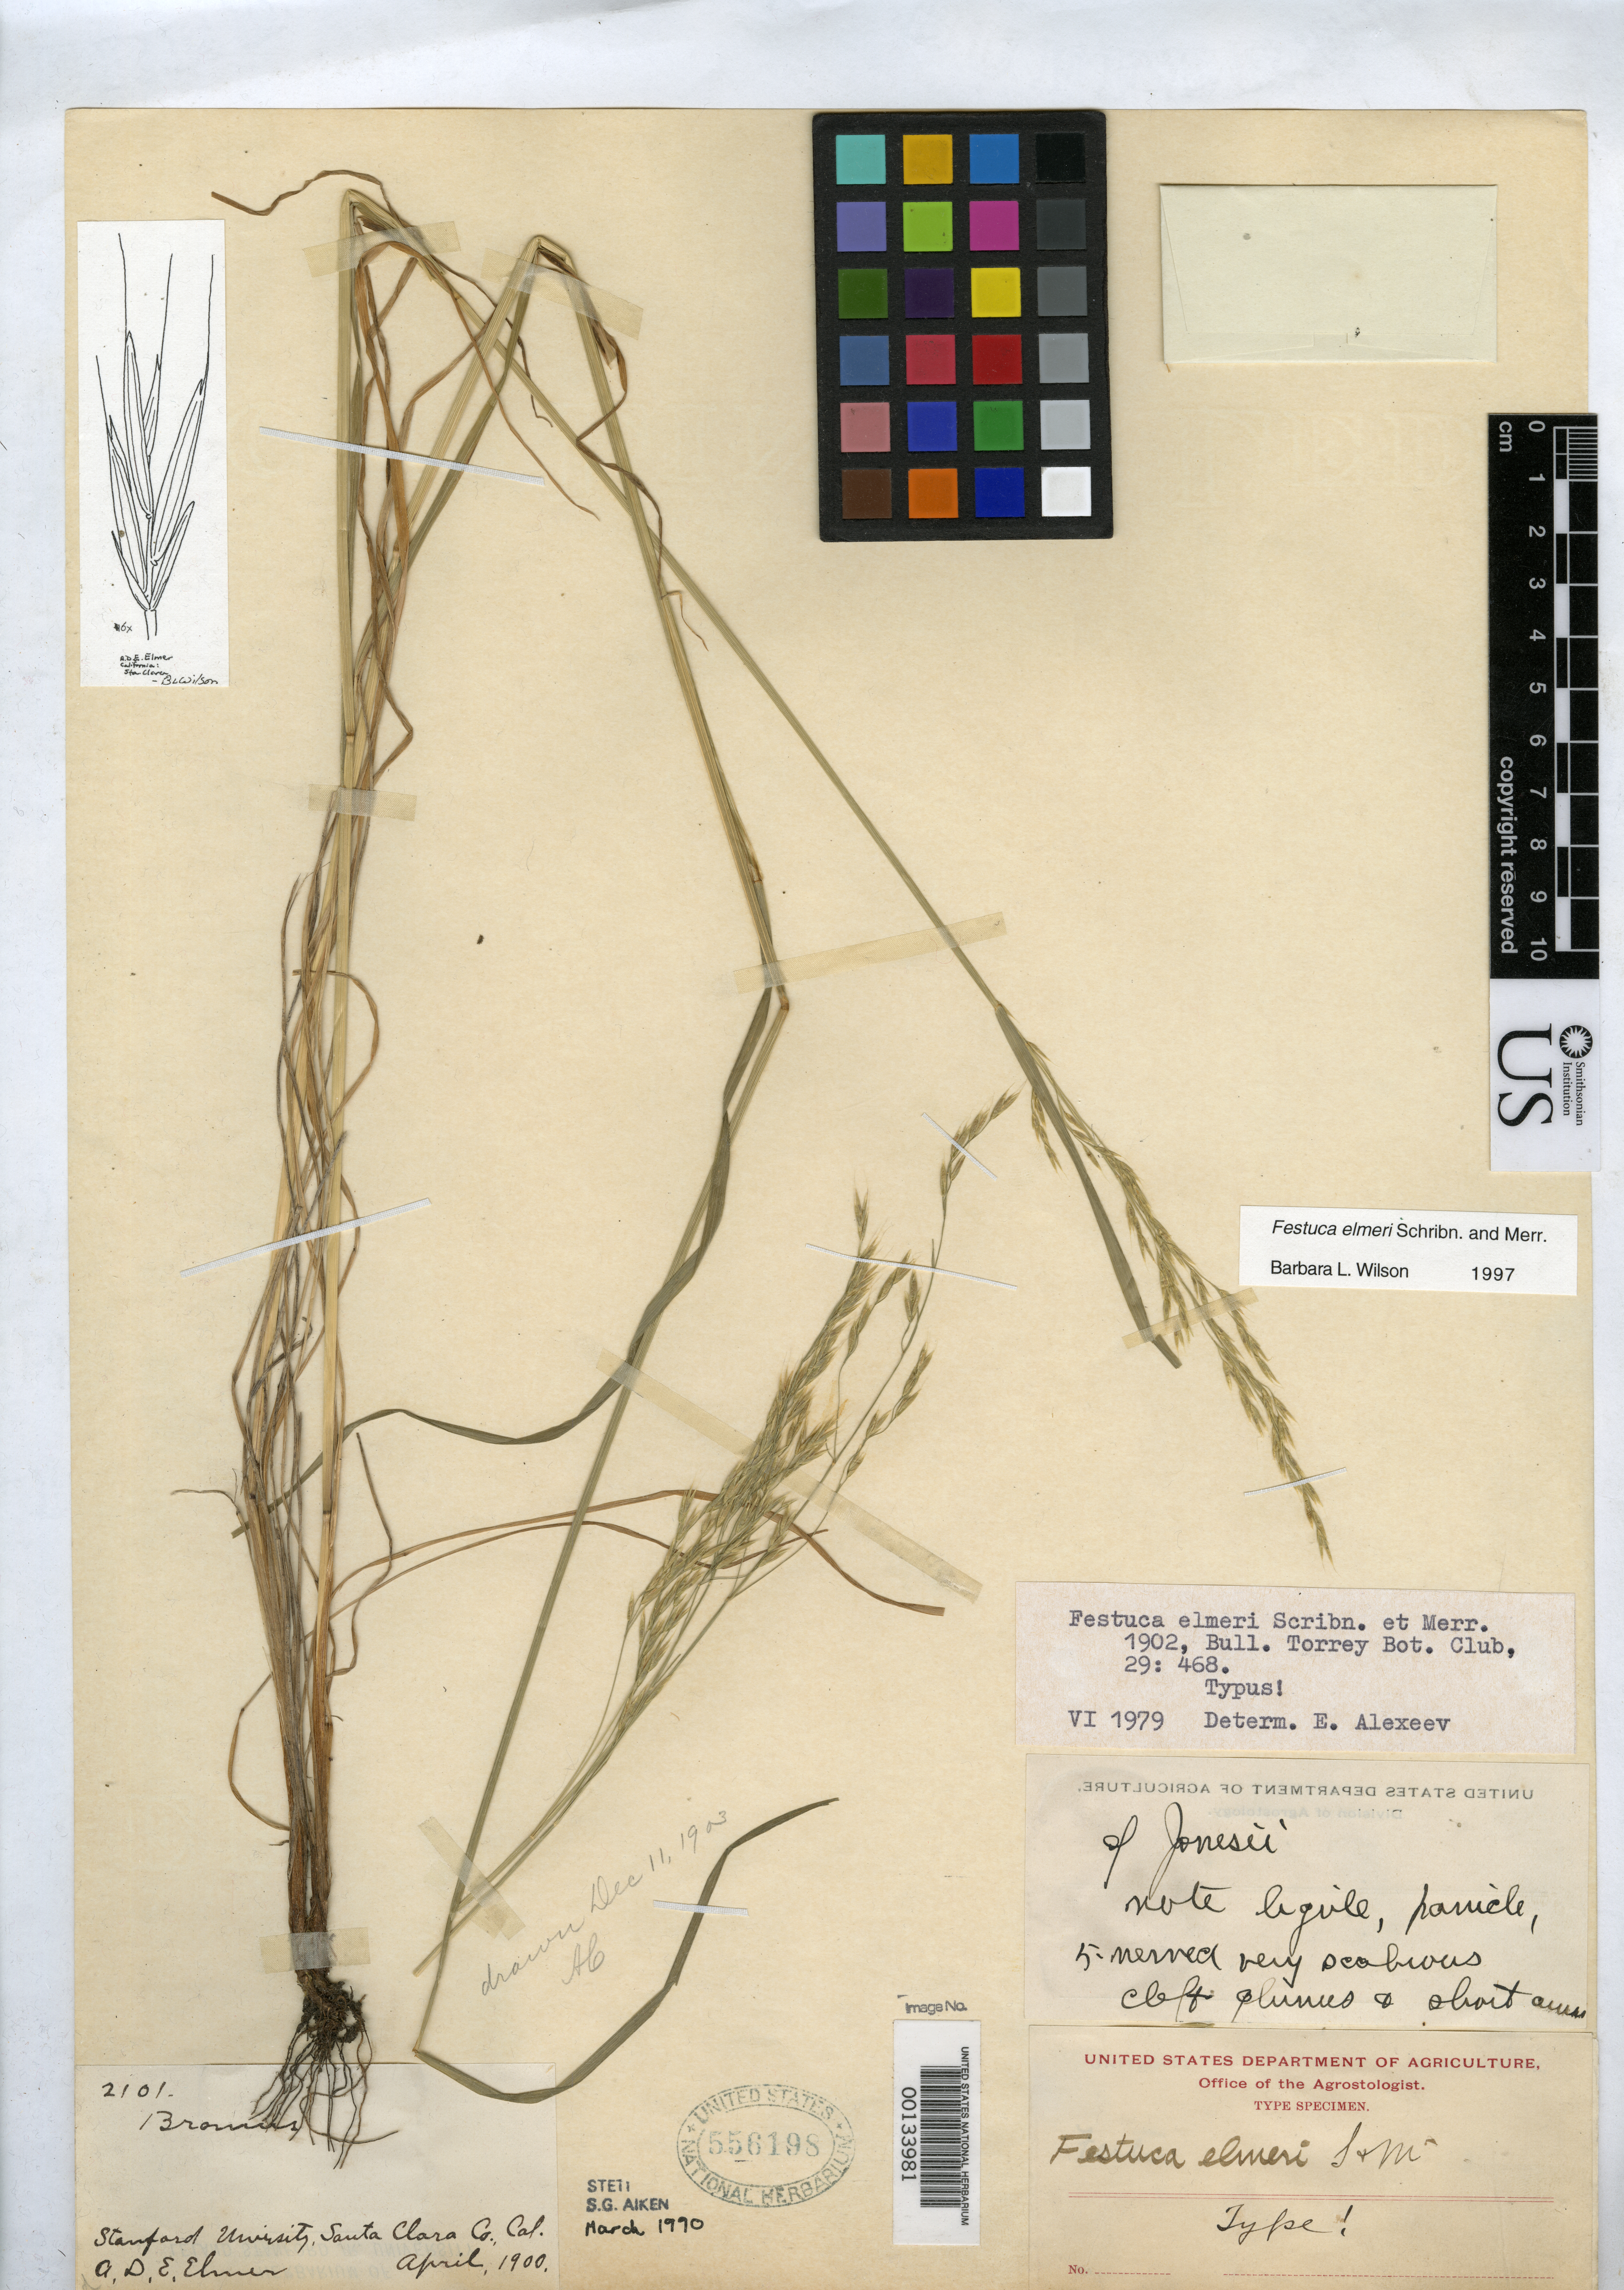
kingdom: Plantae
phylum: Tracheophyta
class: Liliopsida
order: Poales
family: Poaceae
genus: Festuca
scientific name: Festuca elmeri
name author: Scribn. & Merr.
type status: Holotype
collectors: A. D. E. Elmer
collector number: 2101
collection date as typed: Apr 1900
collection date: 1900-04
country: United States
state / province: California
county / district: Santa Clara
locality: Stanford University.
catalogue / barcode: US 556198